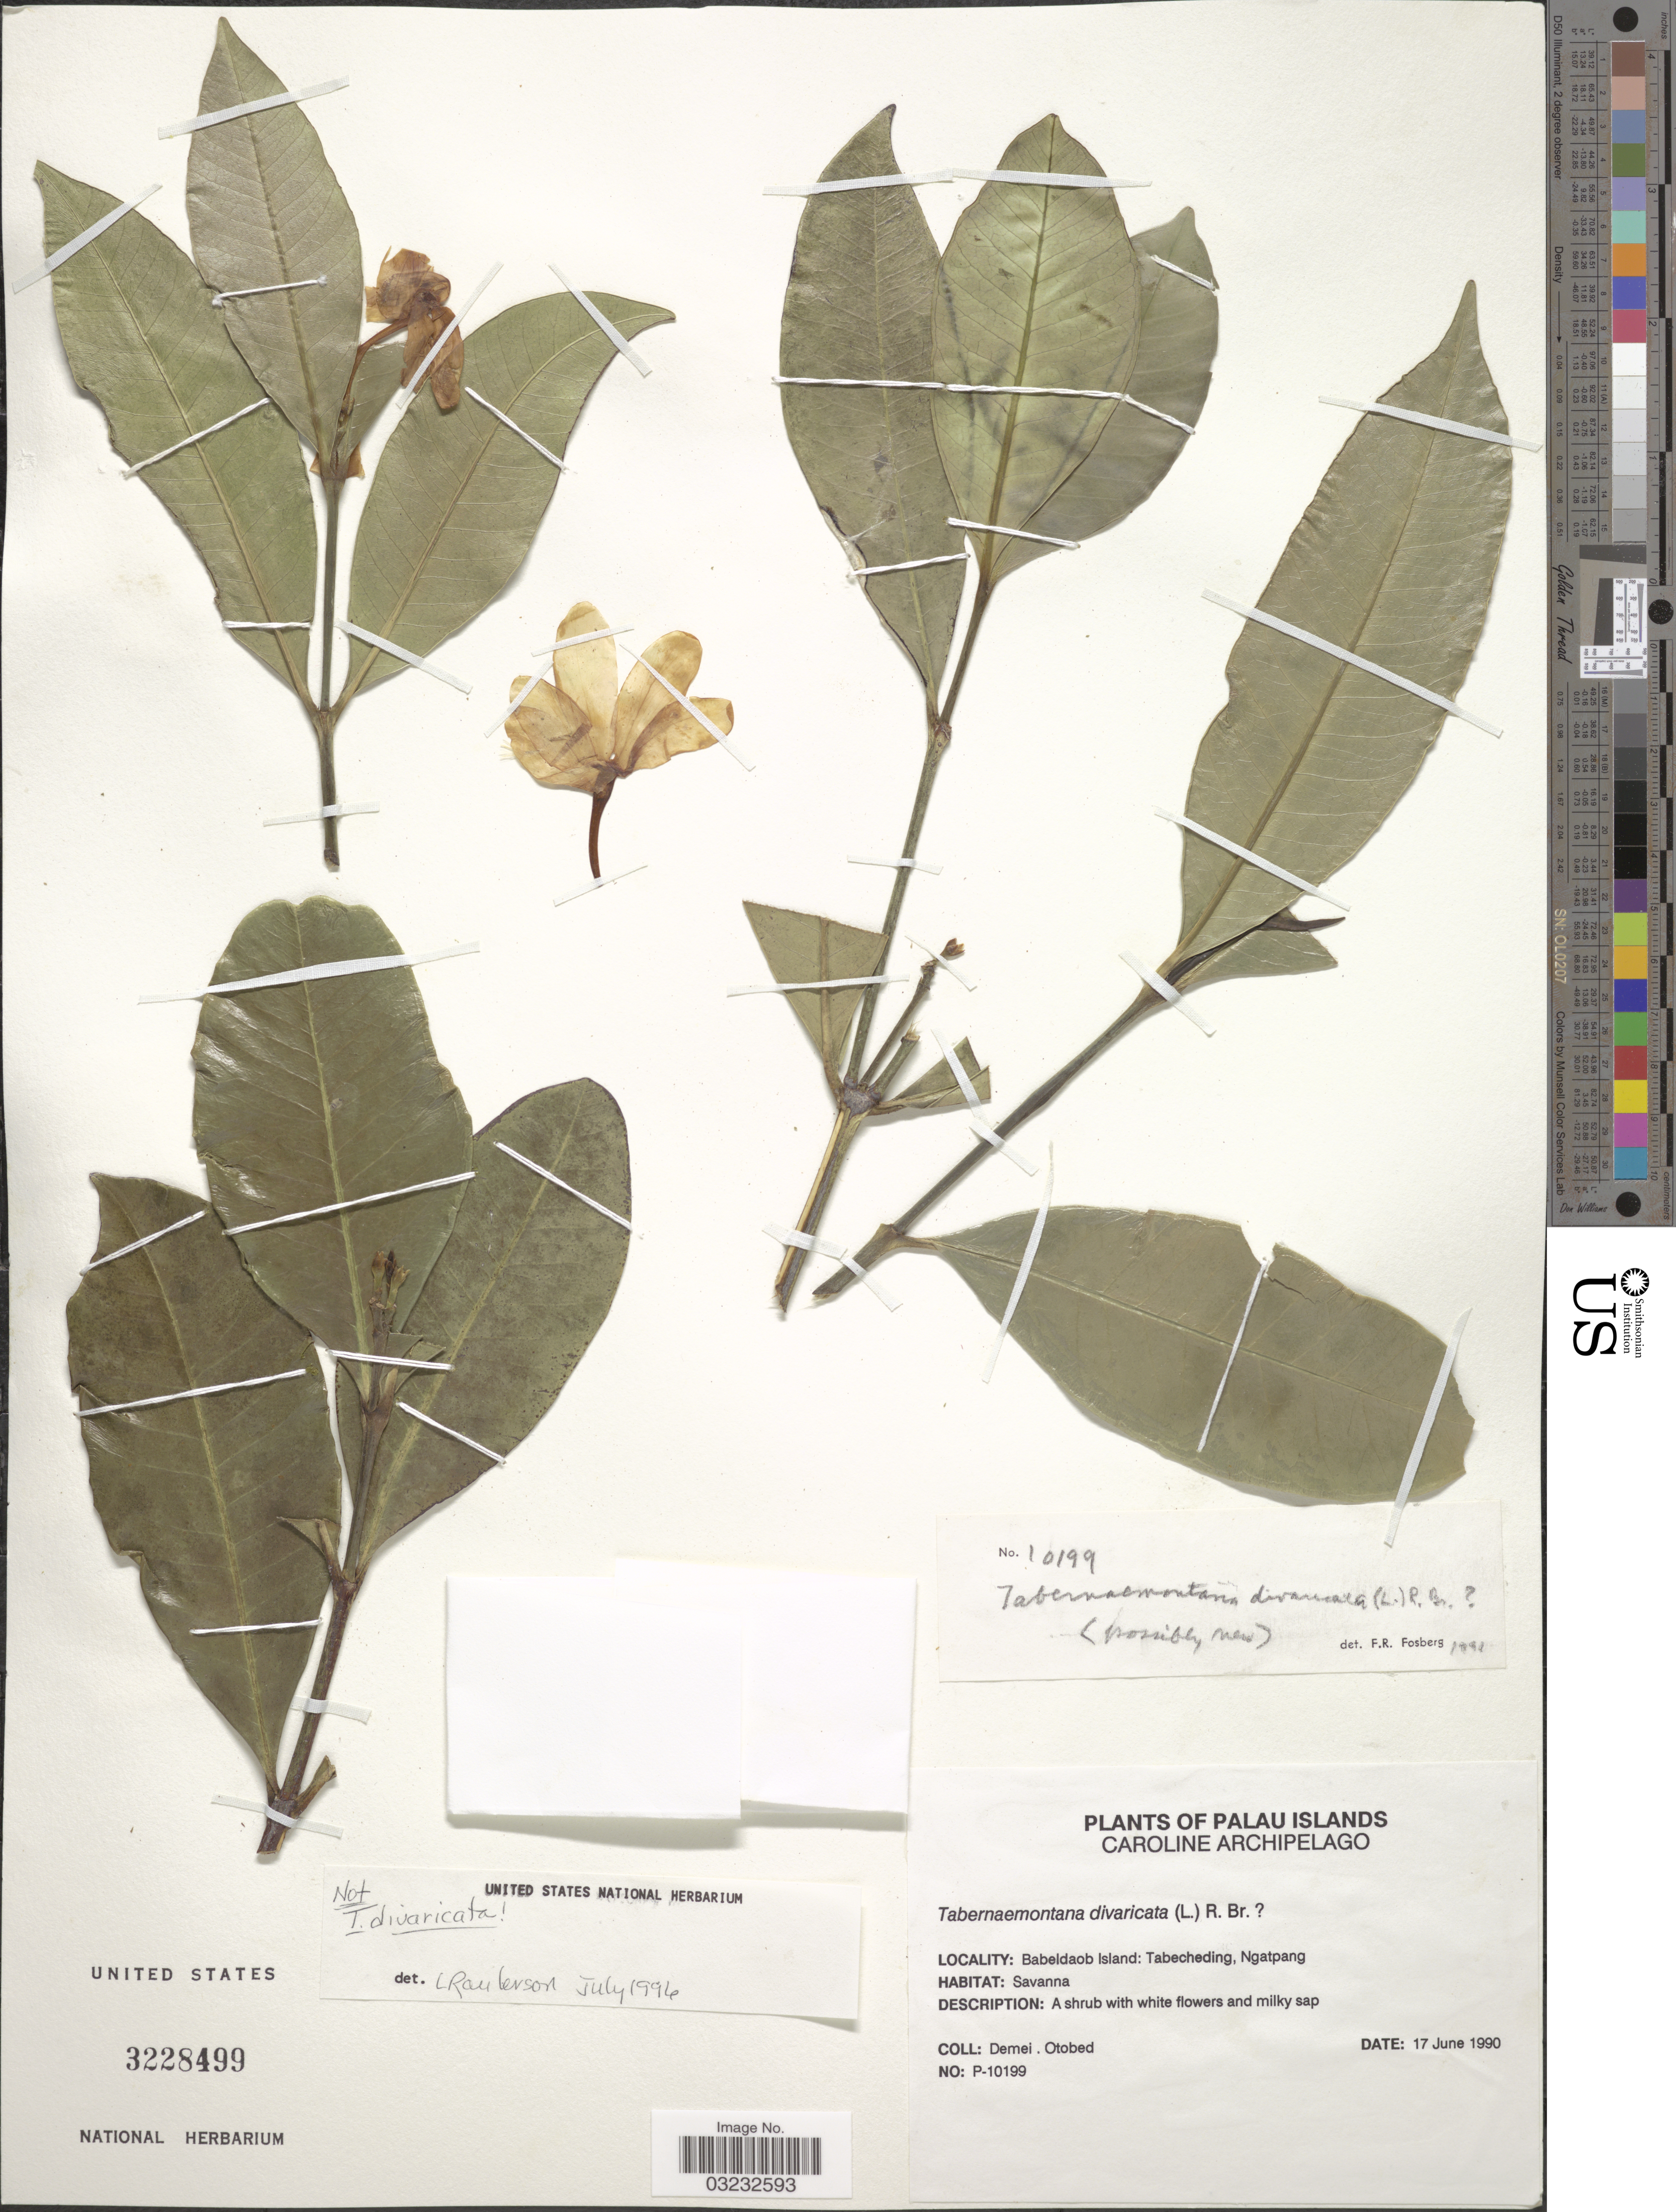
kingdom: Plantae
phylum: Tracheophyta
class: Magnoliopsida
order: Gentianales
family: Apocynaceae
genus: Tabernaemontana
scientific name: Tabernaemontana sp.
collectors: D. O. Otobed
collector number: P-10199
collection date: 1990-06-17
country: Palau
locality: Palau Islands, Caroline Archipelago, Babeldaob Island: Tabecheding, Ngatpang.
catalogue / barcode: US 3228499